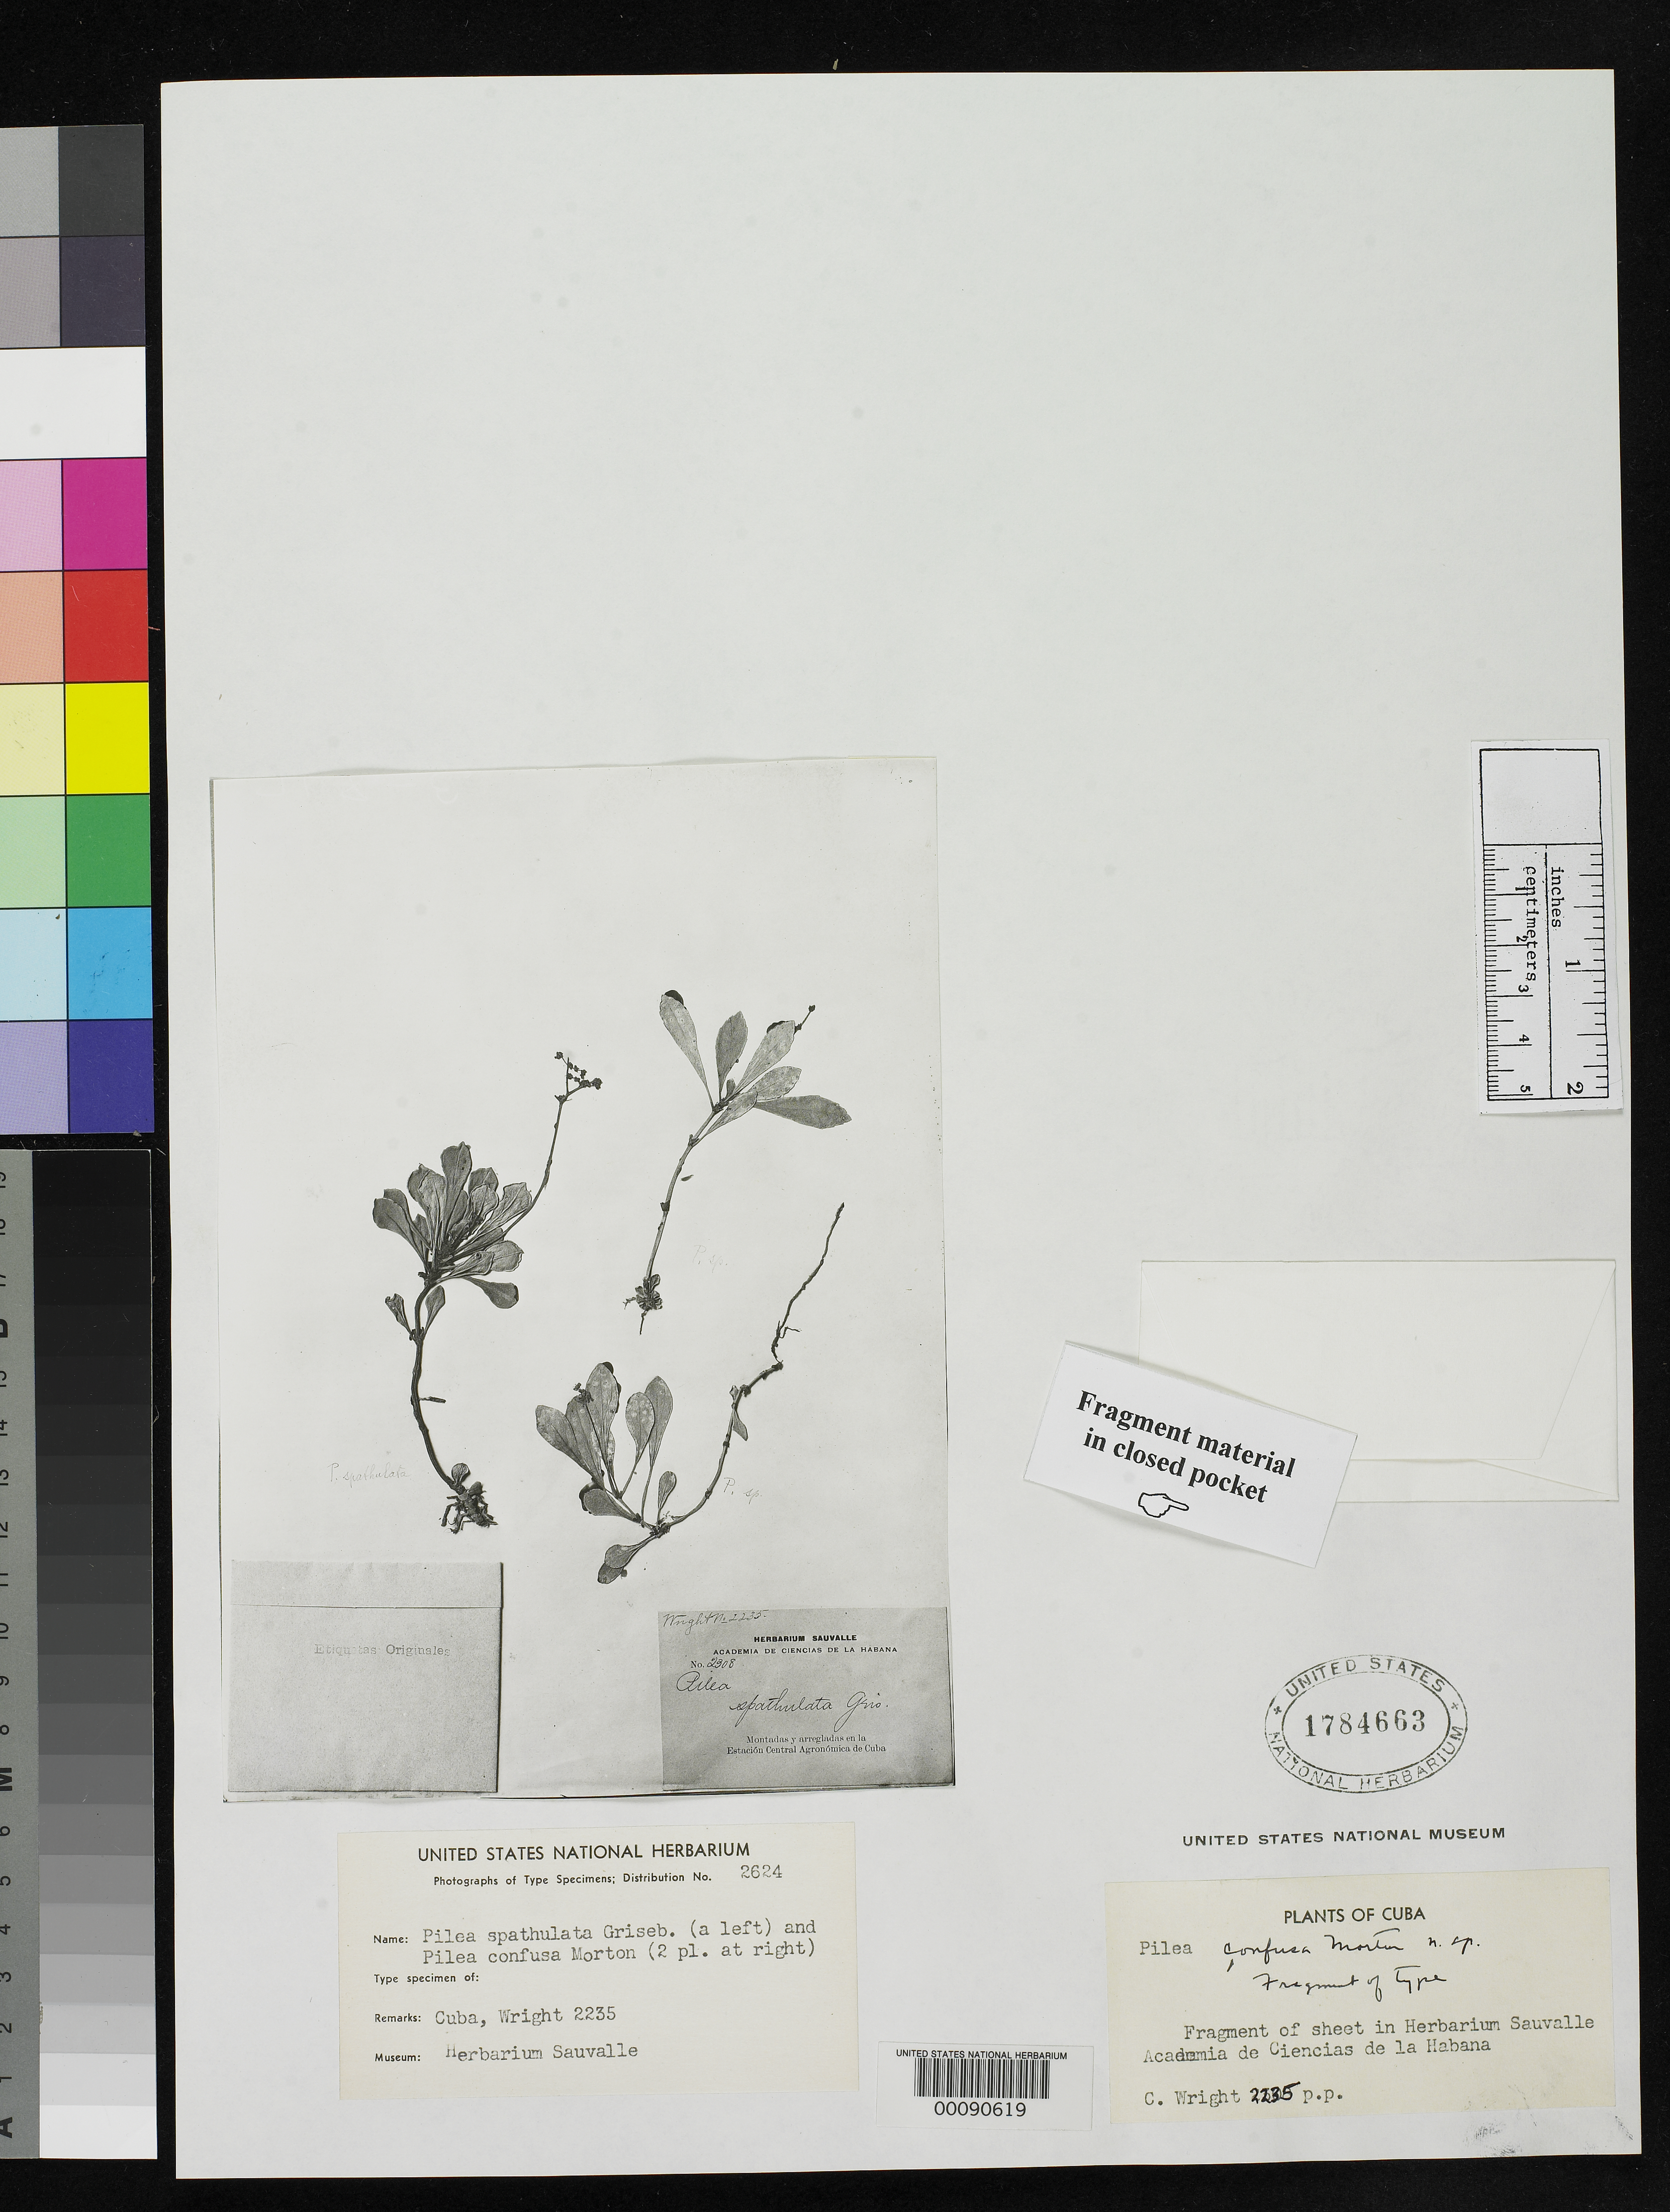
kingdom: Plantae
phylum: Tracheophyta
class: Magnoliopsida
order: Rosales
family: Urticaceae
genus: Pilea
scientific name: Pilea confusa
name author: C.V. Morton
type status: Type Fragment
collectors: C. Wright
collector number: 2235 p.p.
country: Cuba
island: Greater Antilles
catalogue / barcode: US 1784663